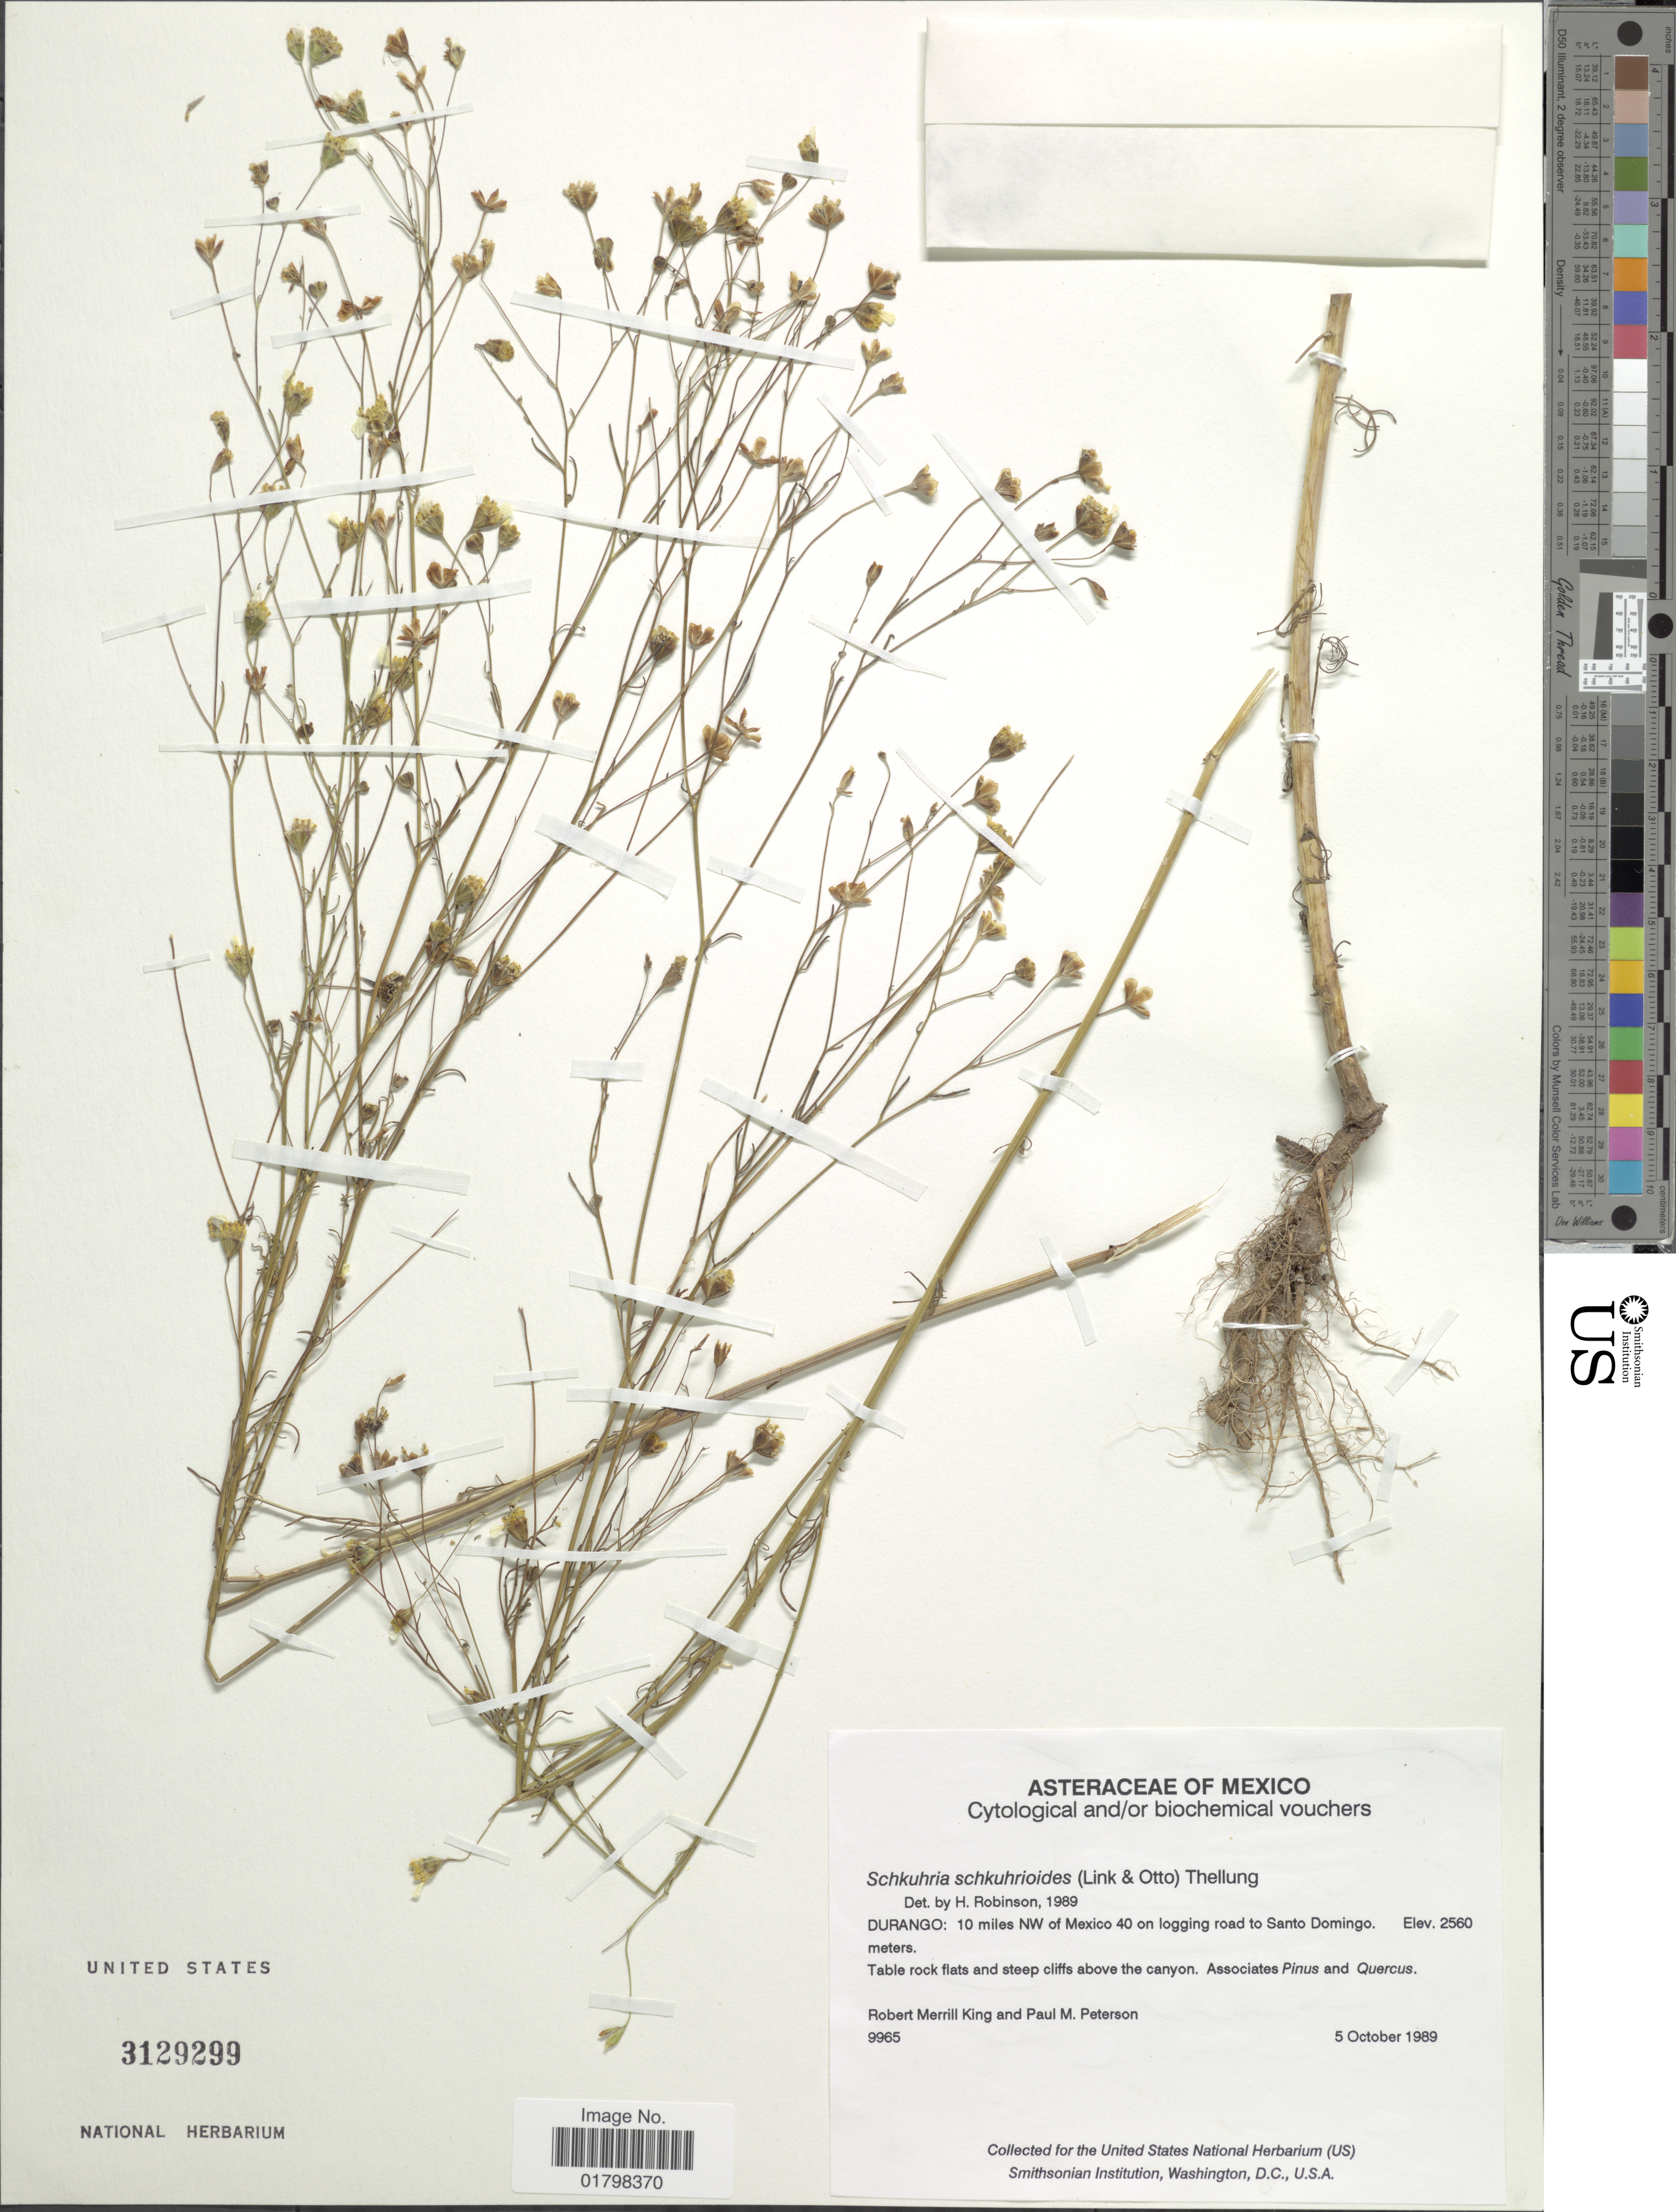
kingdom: Plantae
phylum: Tracheophyta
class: Magnoliopsida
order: Asterales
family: Asteraceae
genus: Schkuhria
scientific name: Schkuhria schkuhrioides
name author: (Link & Otto) Thell.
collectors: R. M. King & P. M. Peterson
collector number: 9965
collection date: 1989-10-05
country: Mexico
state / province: Durango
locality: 10 miles NW of Mexico 40 on logging road to Santo Domingo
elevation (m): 2560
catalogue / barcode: US 3129299